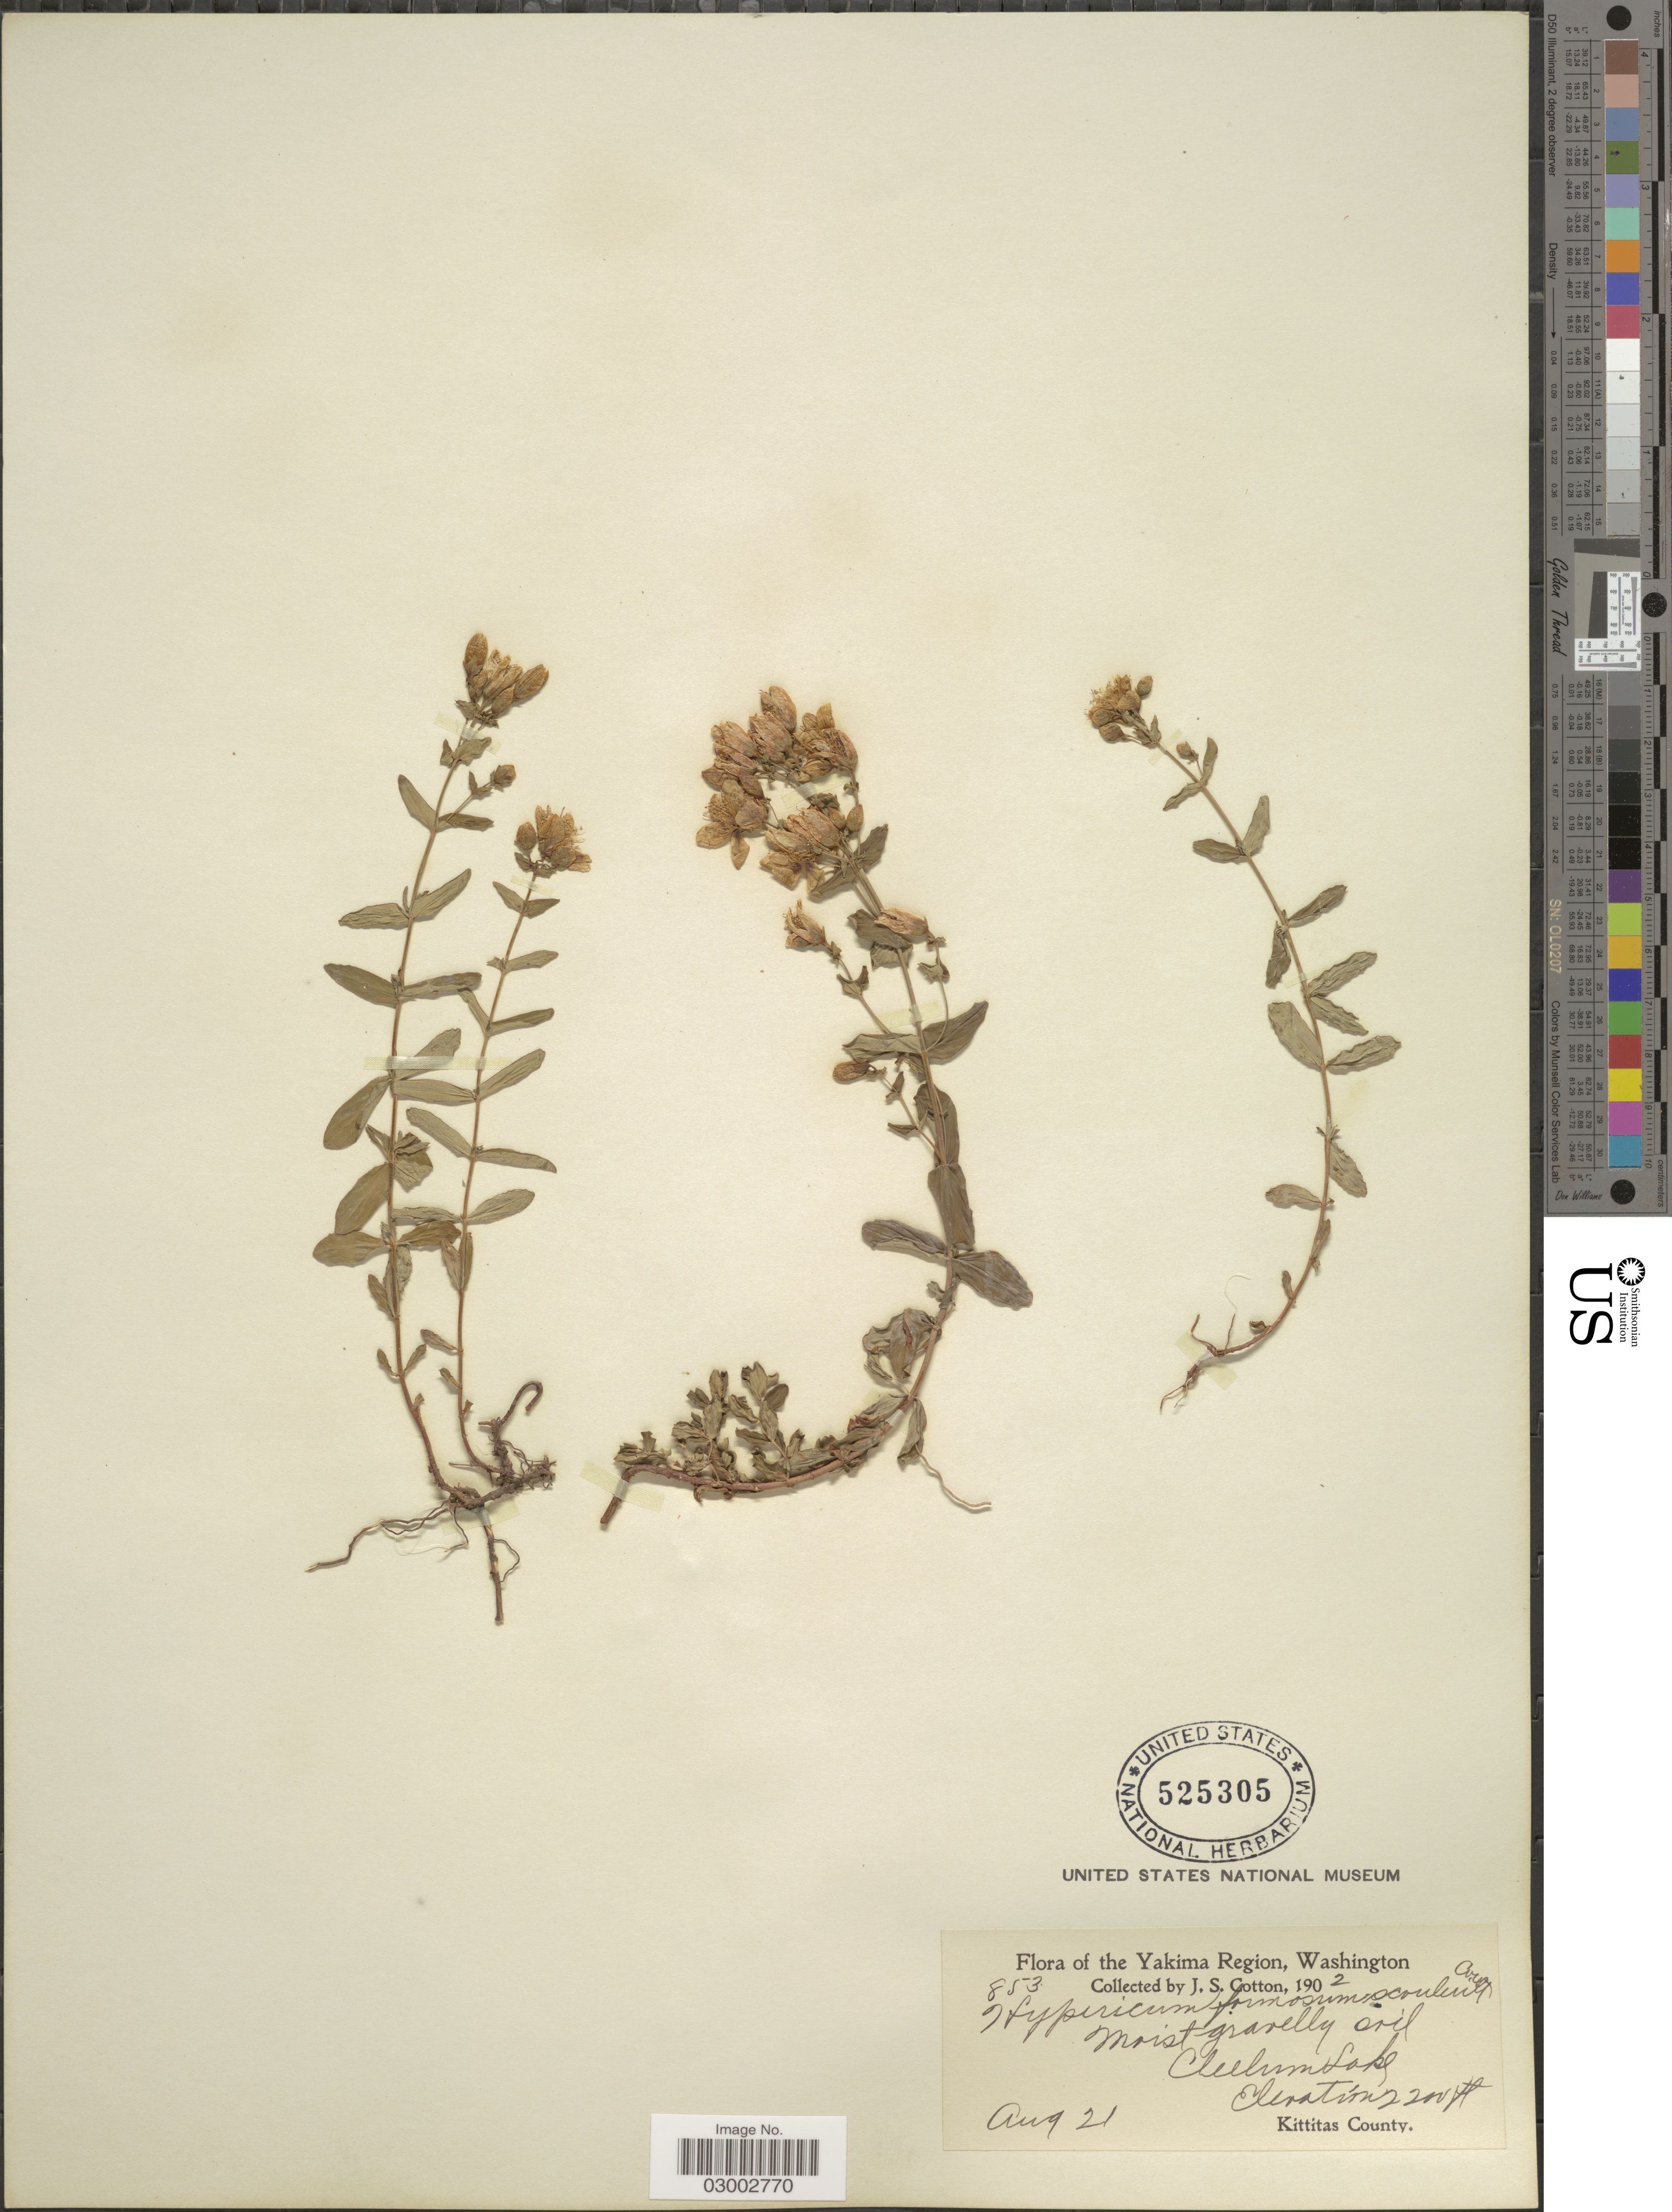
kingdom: Plantae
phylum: Tracheophyta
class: Magnoliopsida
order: Malpighiales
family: Hypericaceae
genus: Hypericum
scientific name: Hypericum scouleri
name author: Hook.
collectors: J. S. Cotton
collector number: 853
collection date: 1902-08-21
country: United States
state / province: Washington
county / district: Kittitas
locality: The Yakima Region. Cleelum Lake. Kittitas County.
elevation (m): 671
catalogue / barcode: US 525305